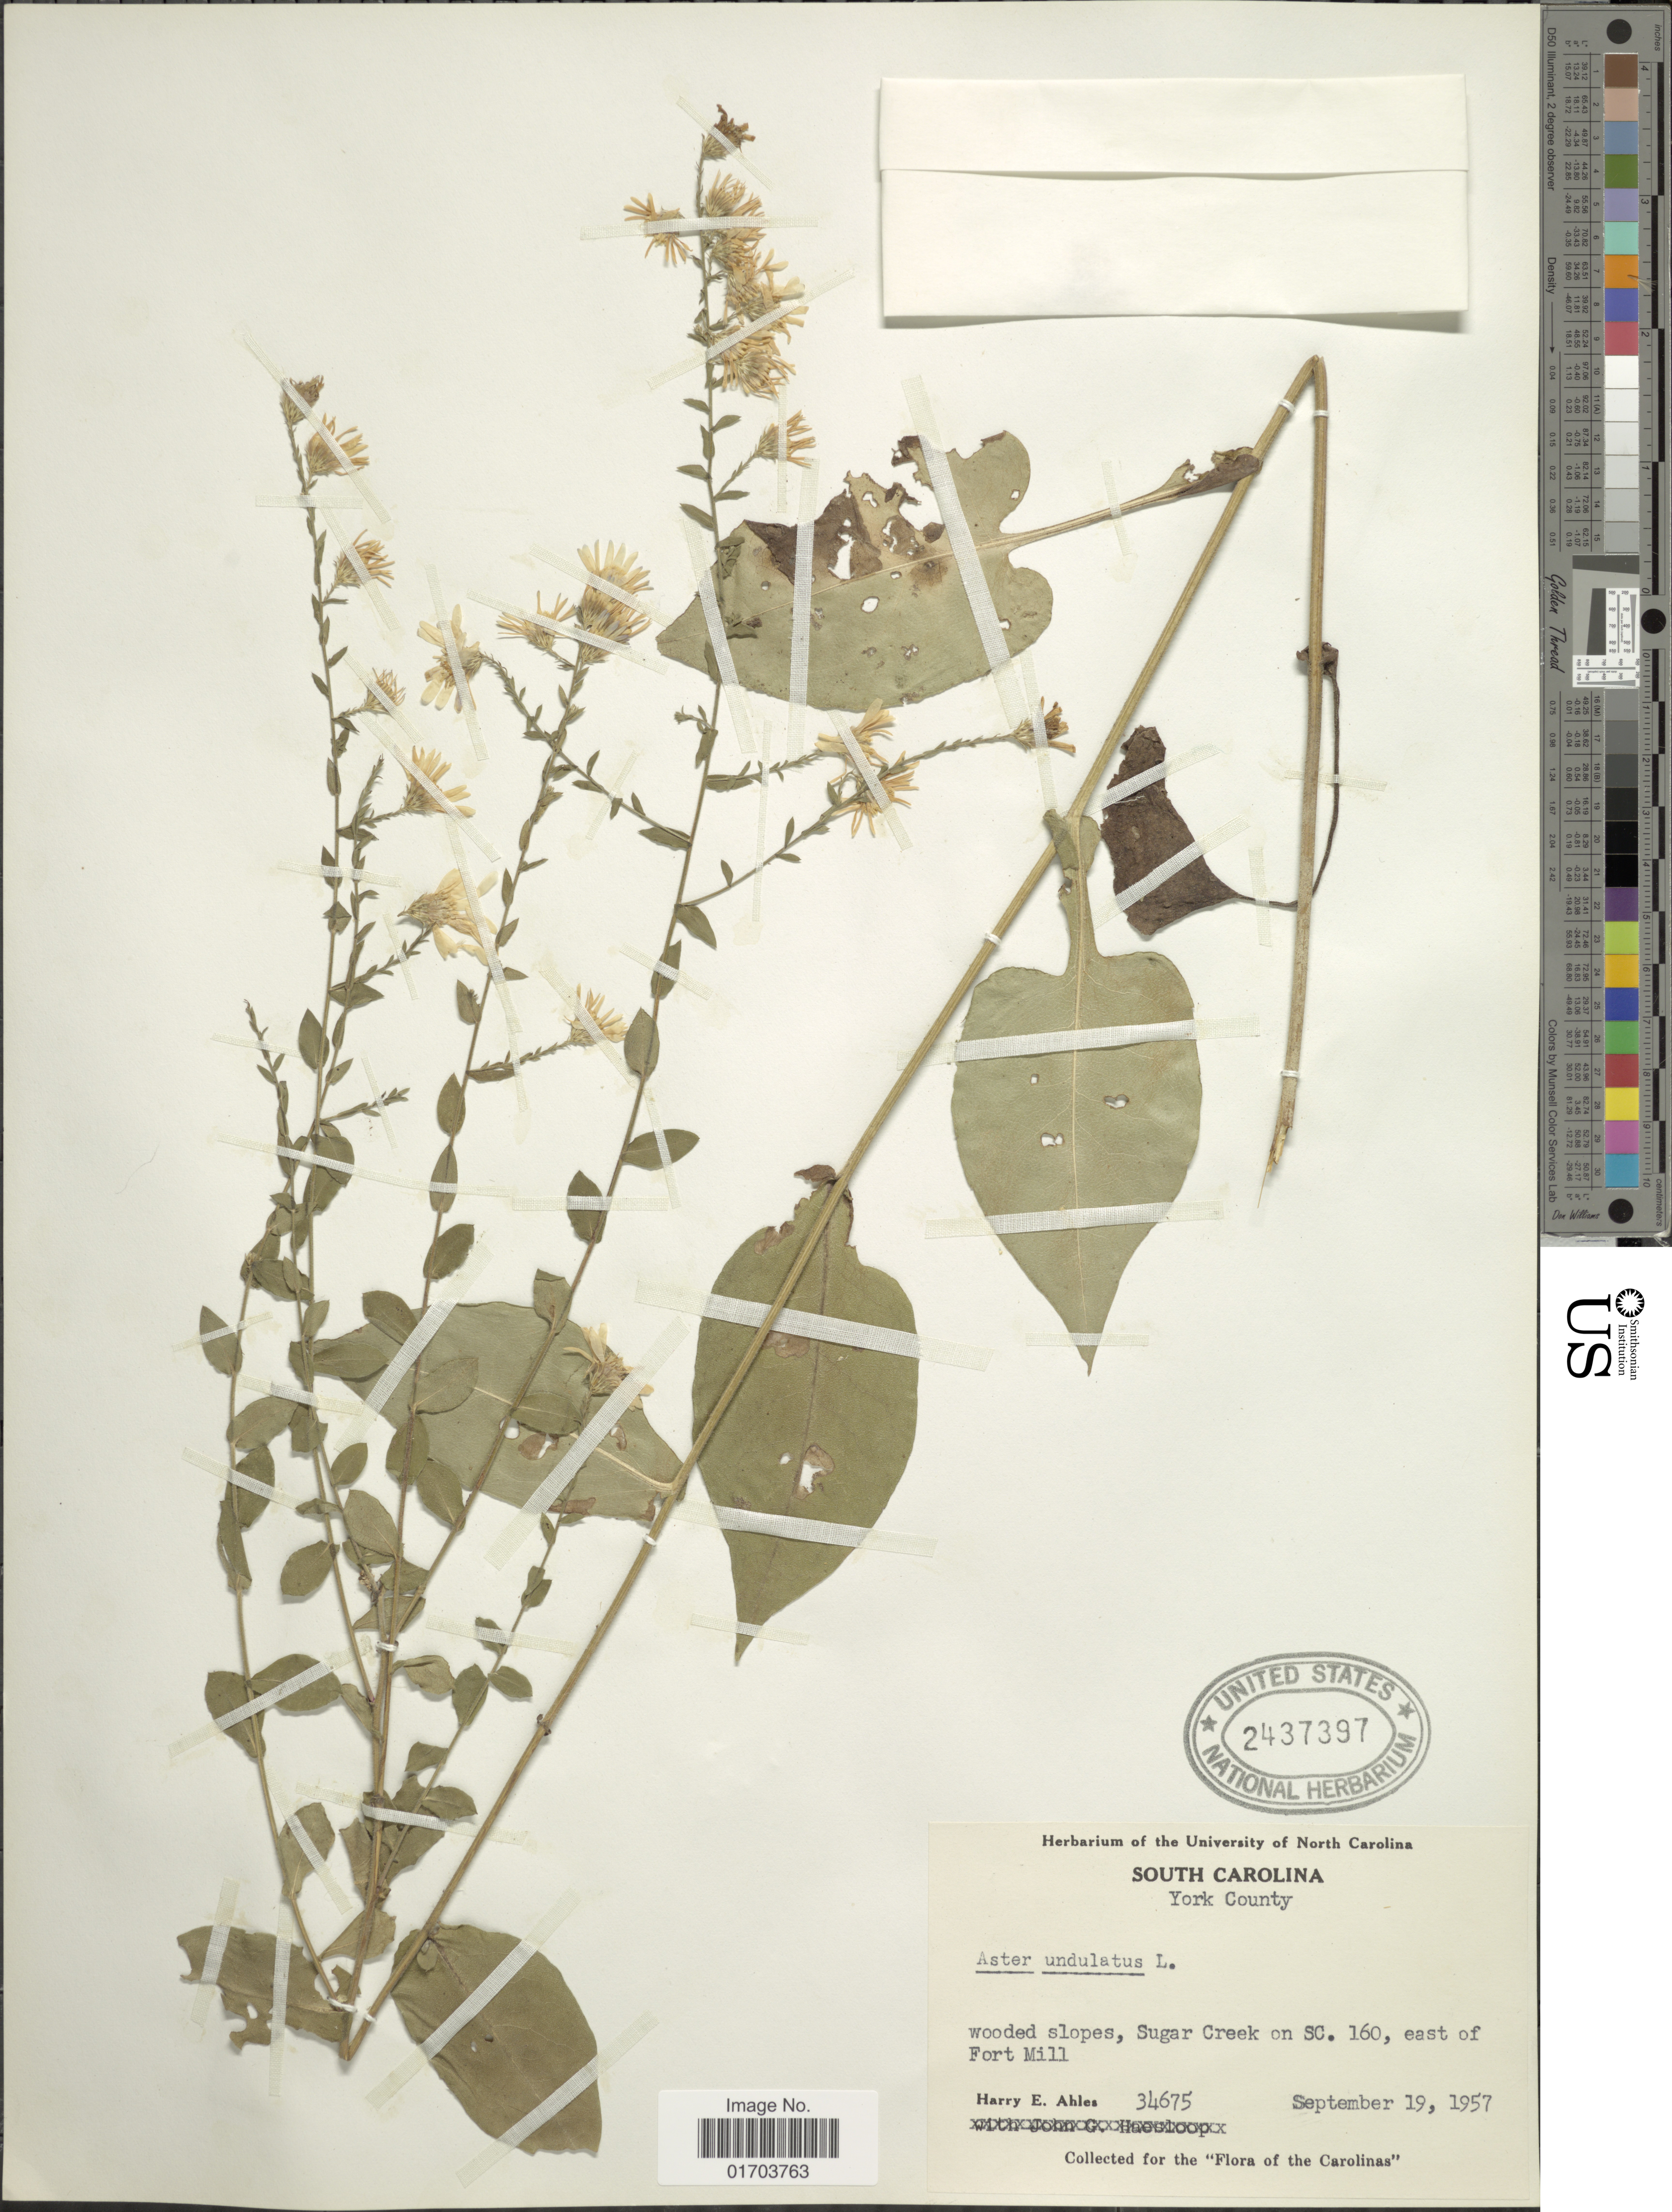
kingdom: Plantae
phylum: Tracheophyta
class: Magnoliopsida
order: Asterales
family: Asteraceae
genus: Symphyotrichum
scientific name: Symphyotrichum undulatum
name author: (L.) G.L. Nesom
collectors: H. E. Ahles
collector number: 34675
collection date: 1957-09-19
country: United States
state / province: South Carolina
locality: South Carolina, York County, wooded slopes, Sugar Creek on SC. 160, east of Fort Mill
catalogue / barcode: US 2437397